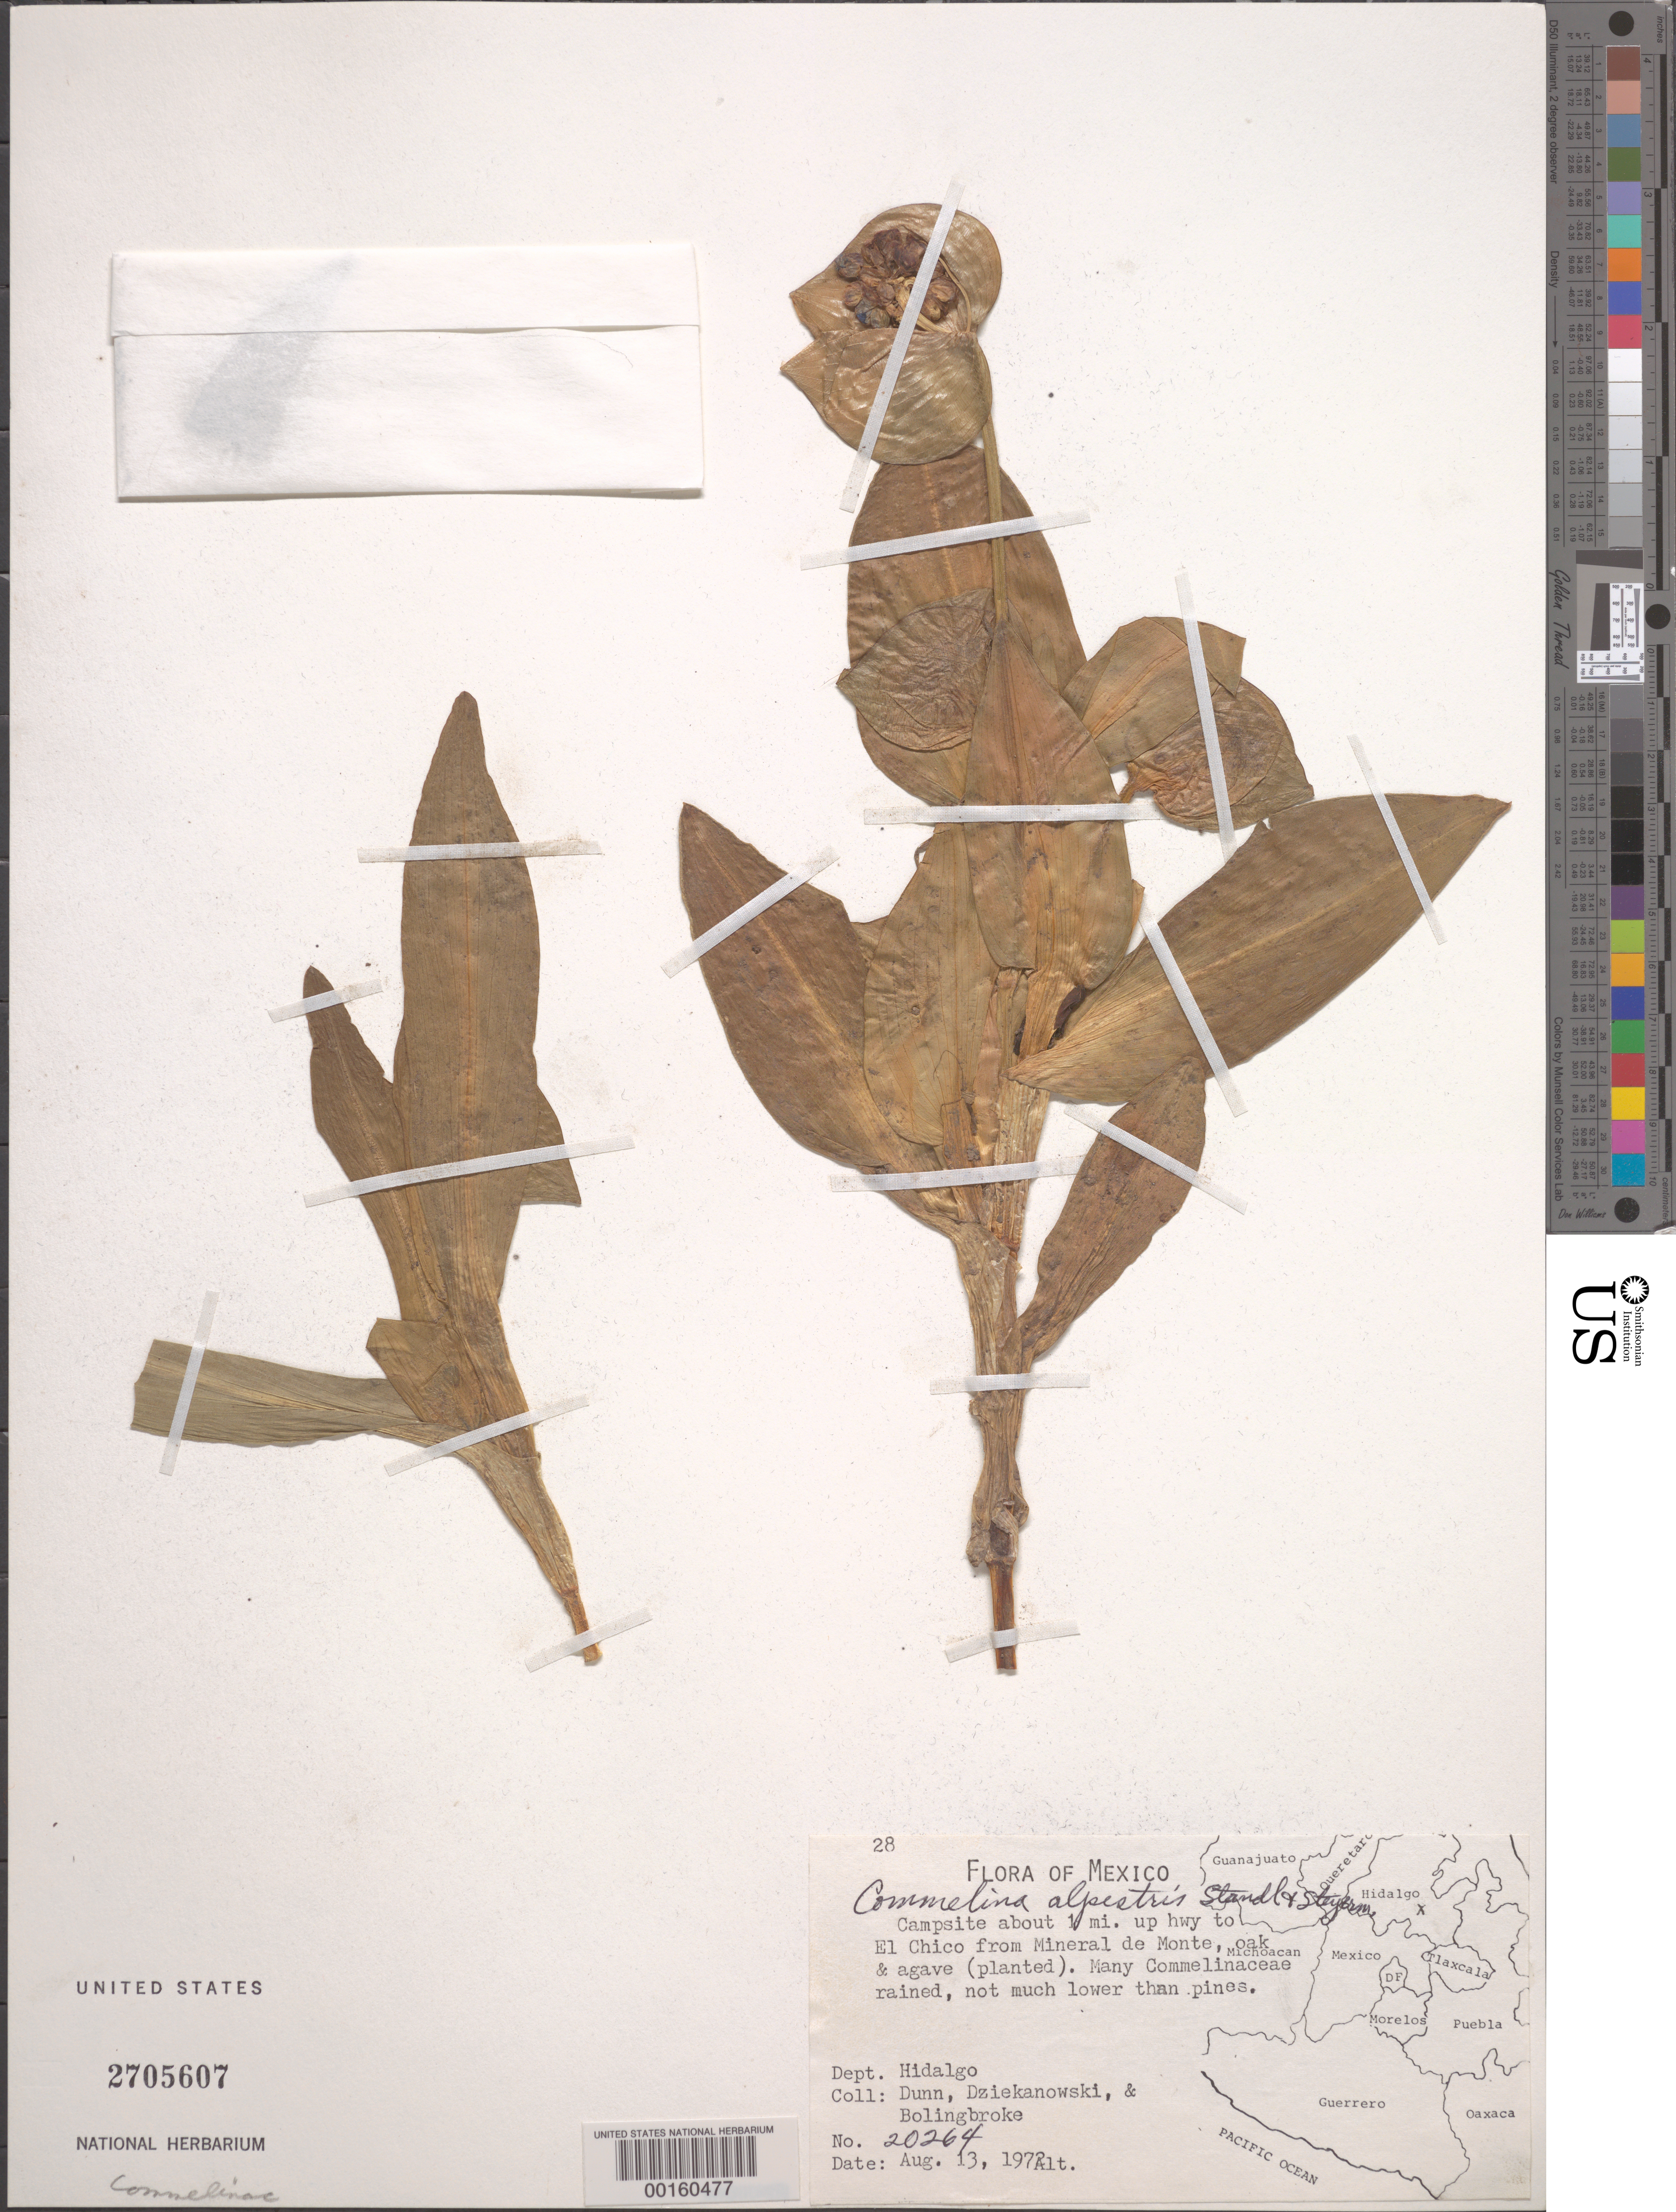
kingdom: Plantae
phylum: Tracheophyta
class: Liliopsida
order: Commelinales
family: Commelinaceae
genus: Commelina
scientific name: Commelina elliptica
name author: Kunth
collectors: -- Dunn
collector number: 20264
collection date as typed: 13 Aug 1972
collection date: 1972-08-13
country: Mexico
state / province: Hidalgo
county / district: Mineral del Monte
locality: El Chico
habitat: Campsite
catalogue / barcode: US 2705607